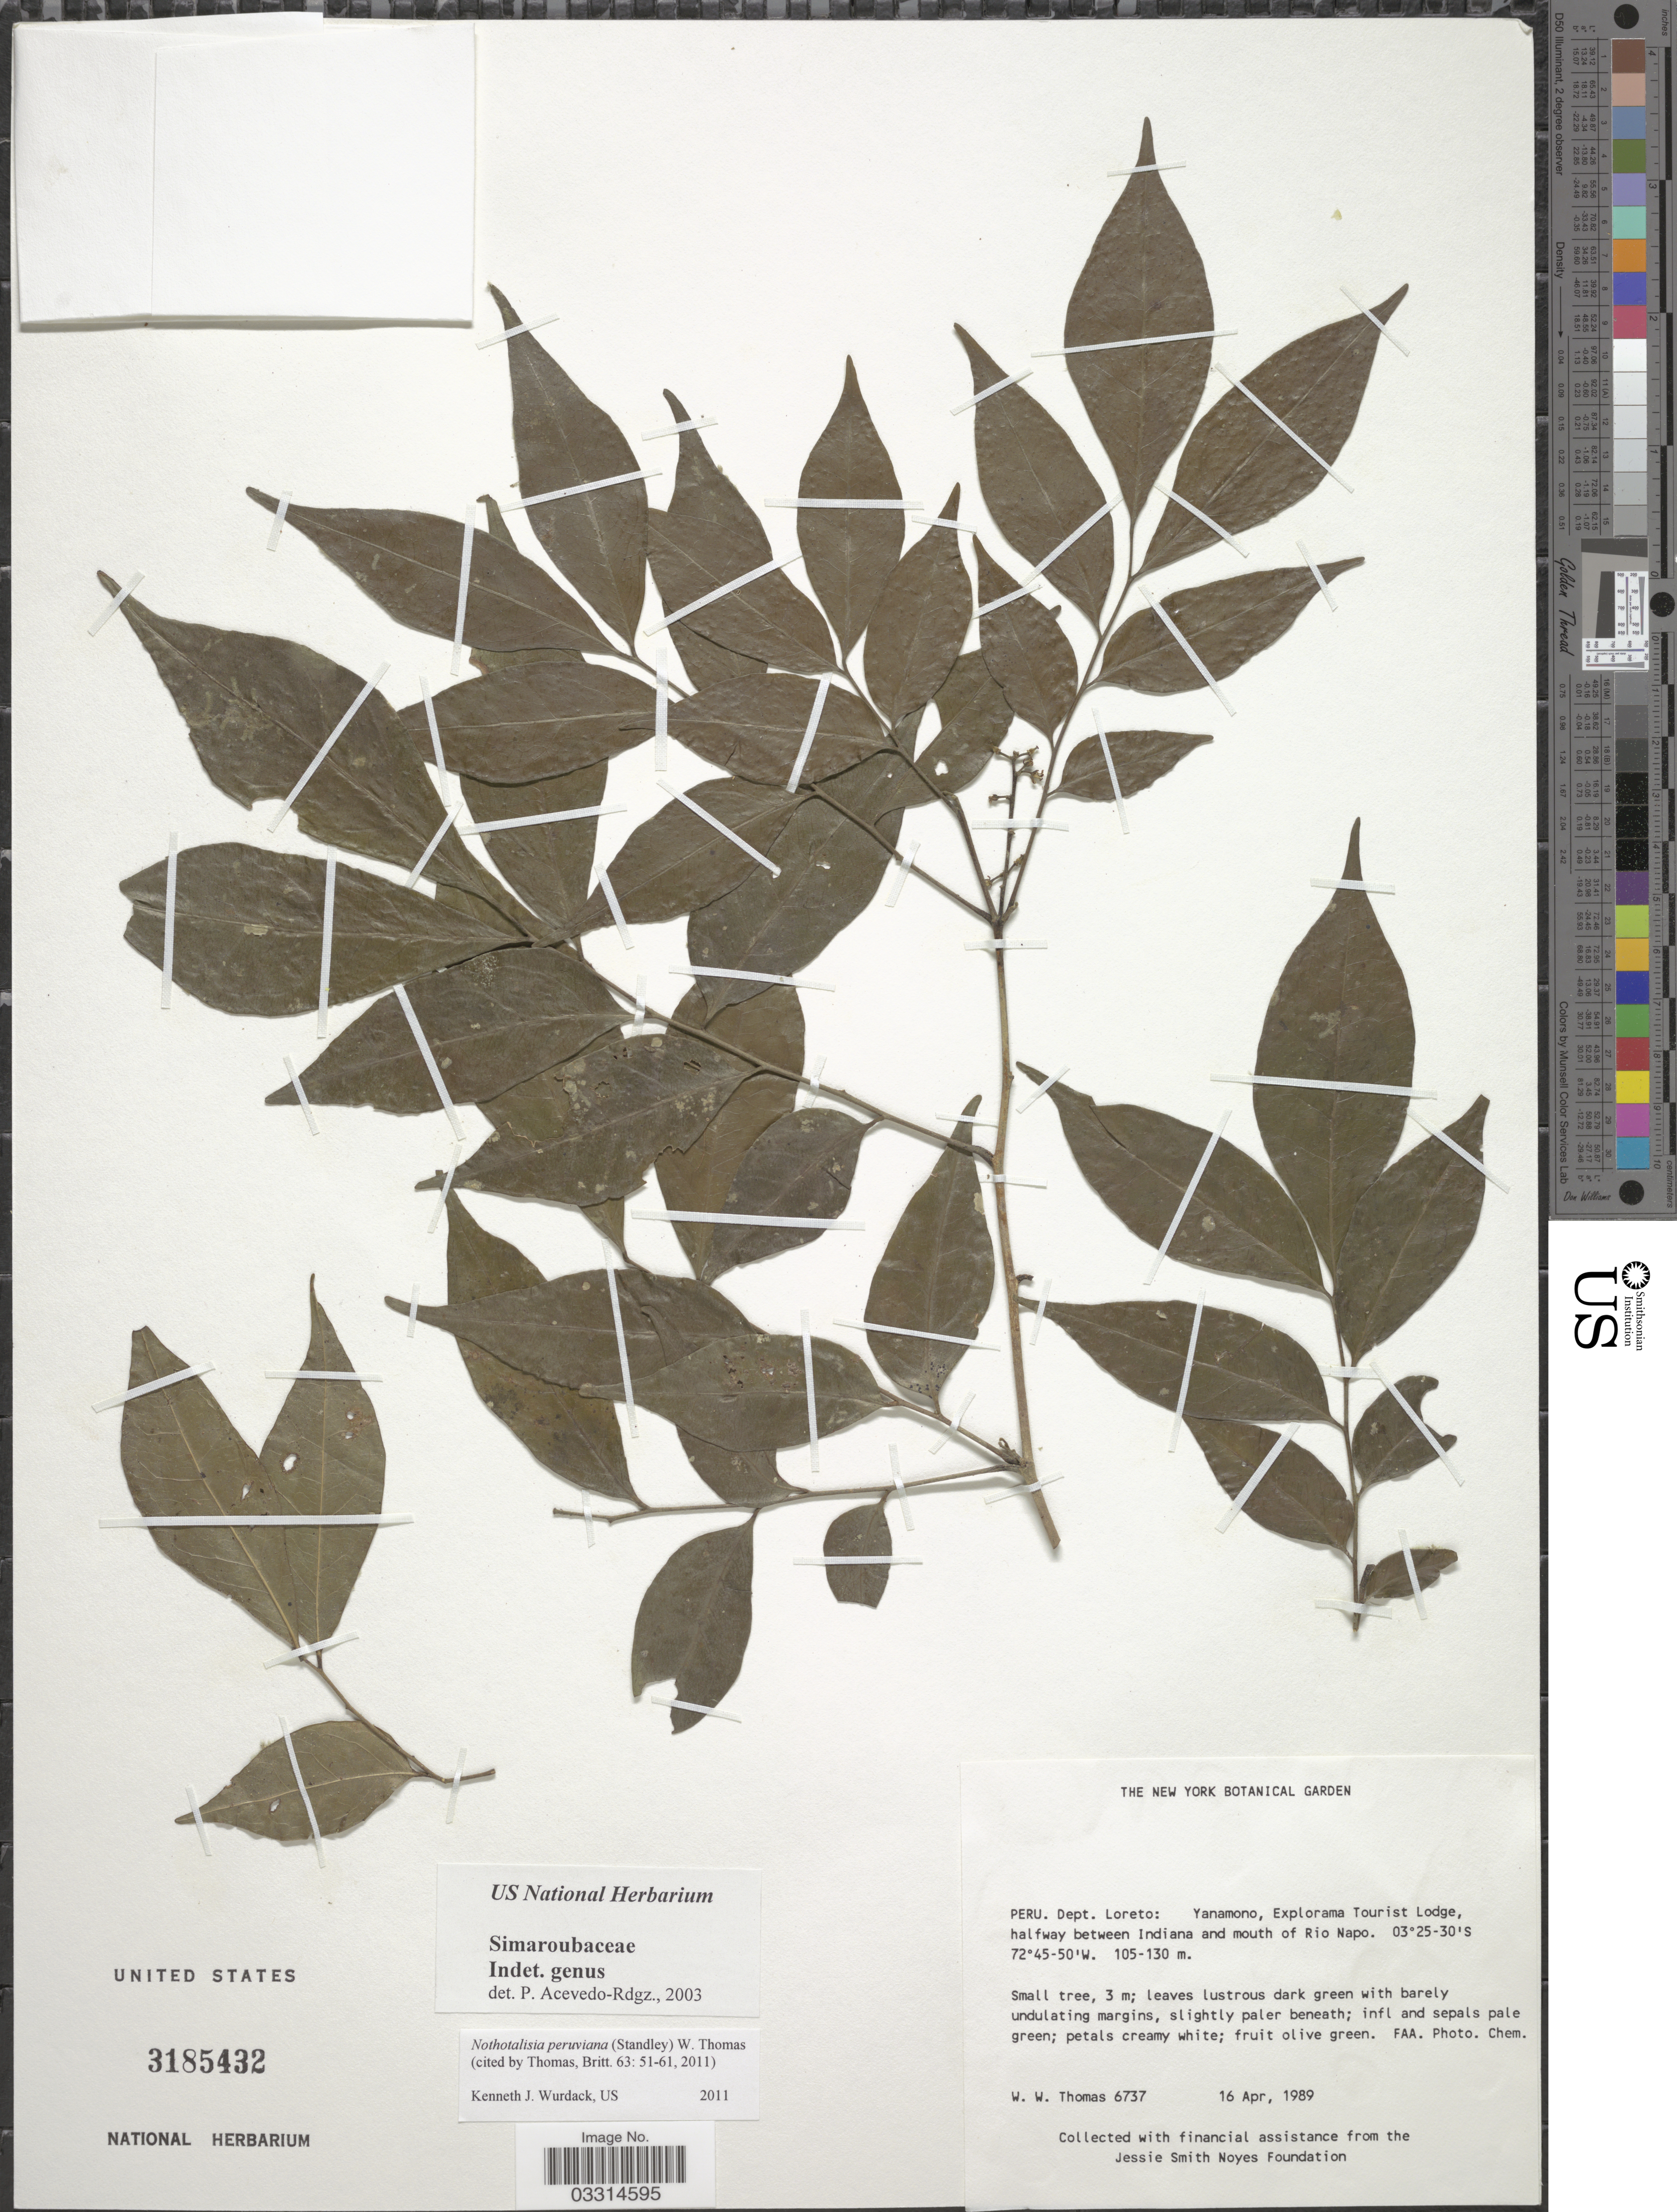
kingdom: Plantae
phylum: Tracheophyta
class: Magnoliopsida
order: Picramniales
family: Picramniaceae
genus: Nothotalisia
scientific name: Nothotalisia peruviana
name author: (Standl.) W.W. Thomas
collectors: W. Thomas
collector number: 6737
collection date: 1989-04-16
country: Peru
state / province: Loreto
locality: Dept. Loreto: Yanamono, Explorama Tourist Lodge, halfway between Indiana and mouth of Rio Napo.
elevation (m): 105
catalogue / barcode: US 3185432